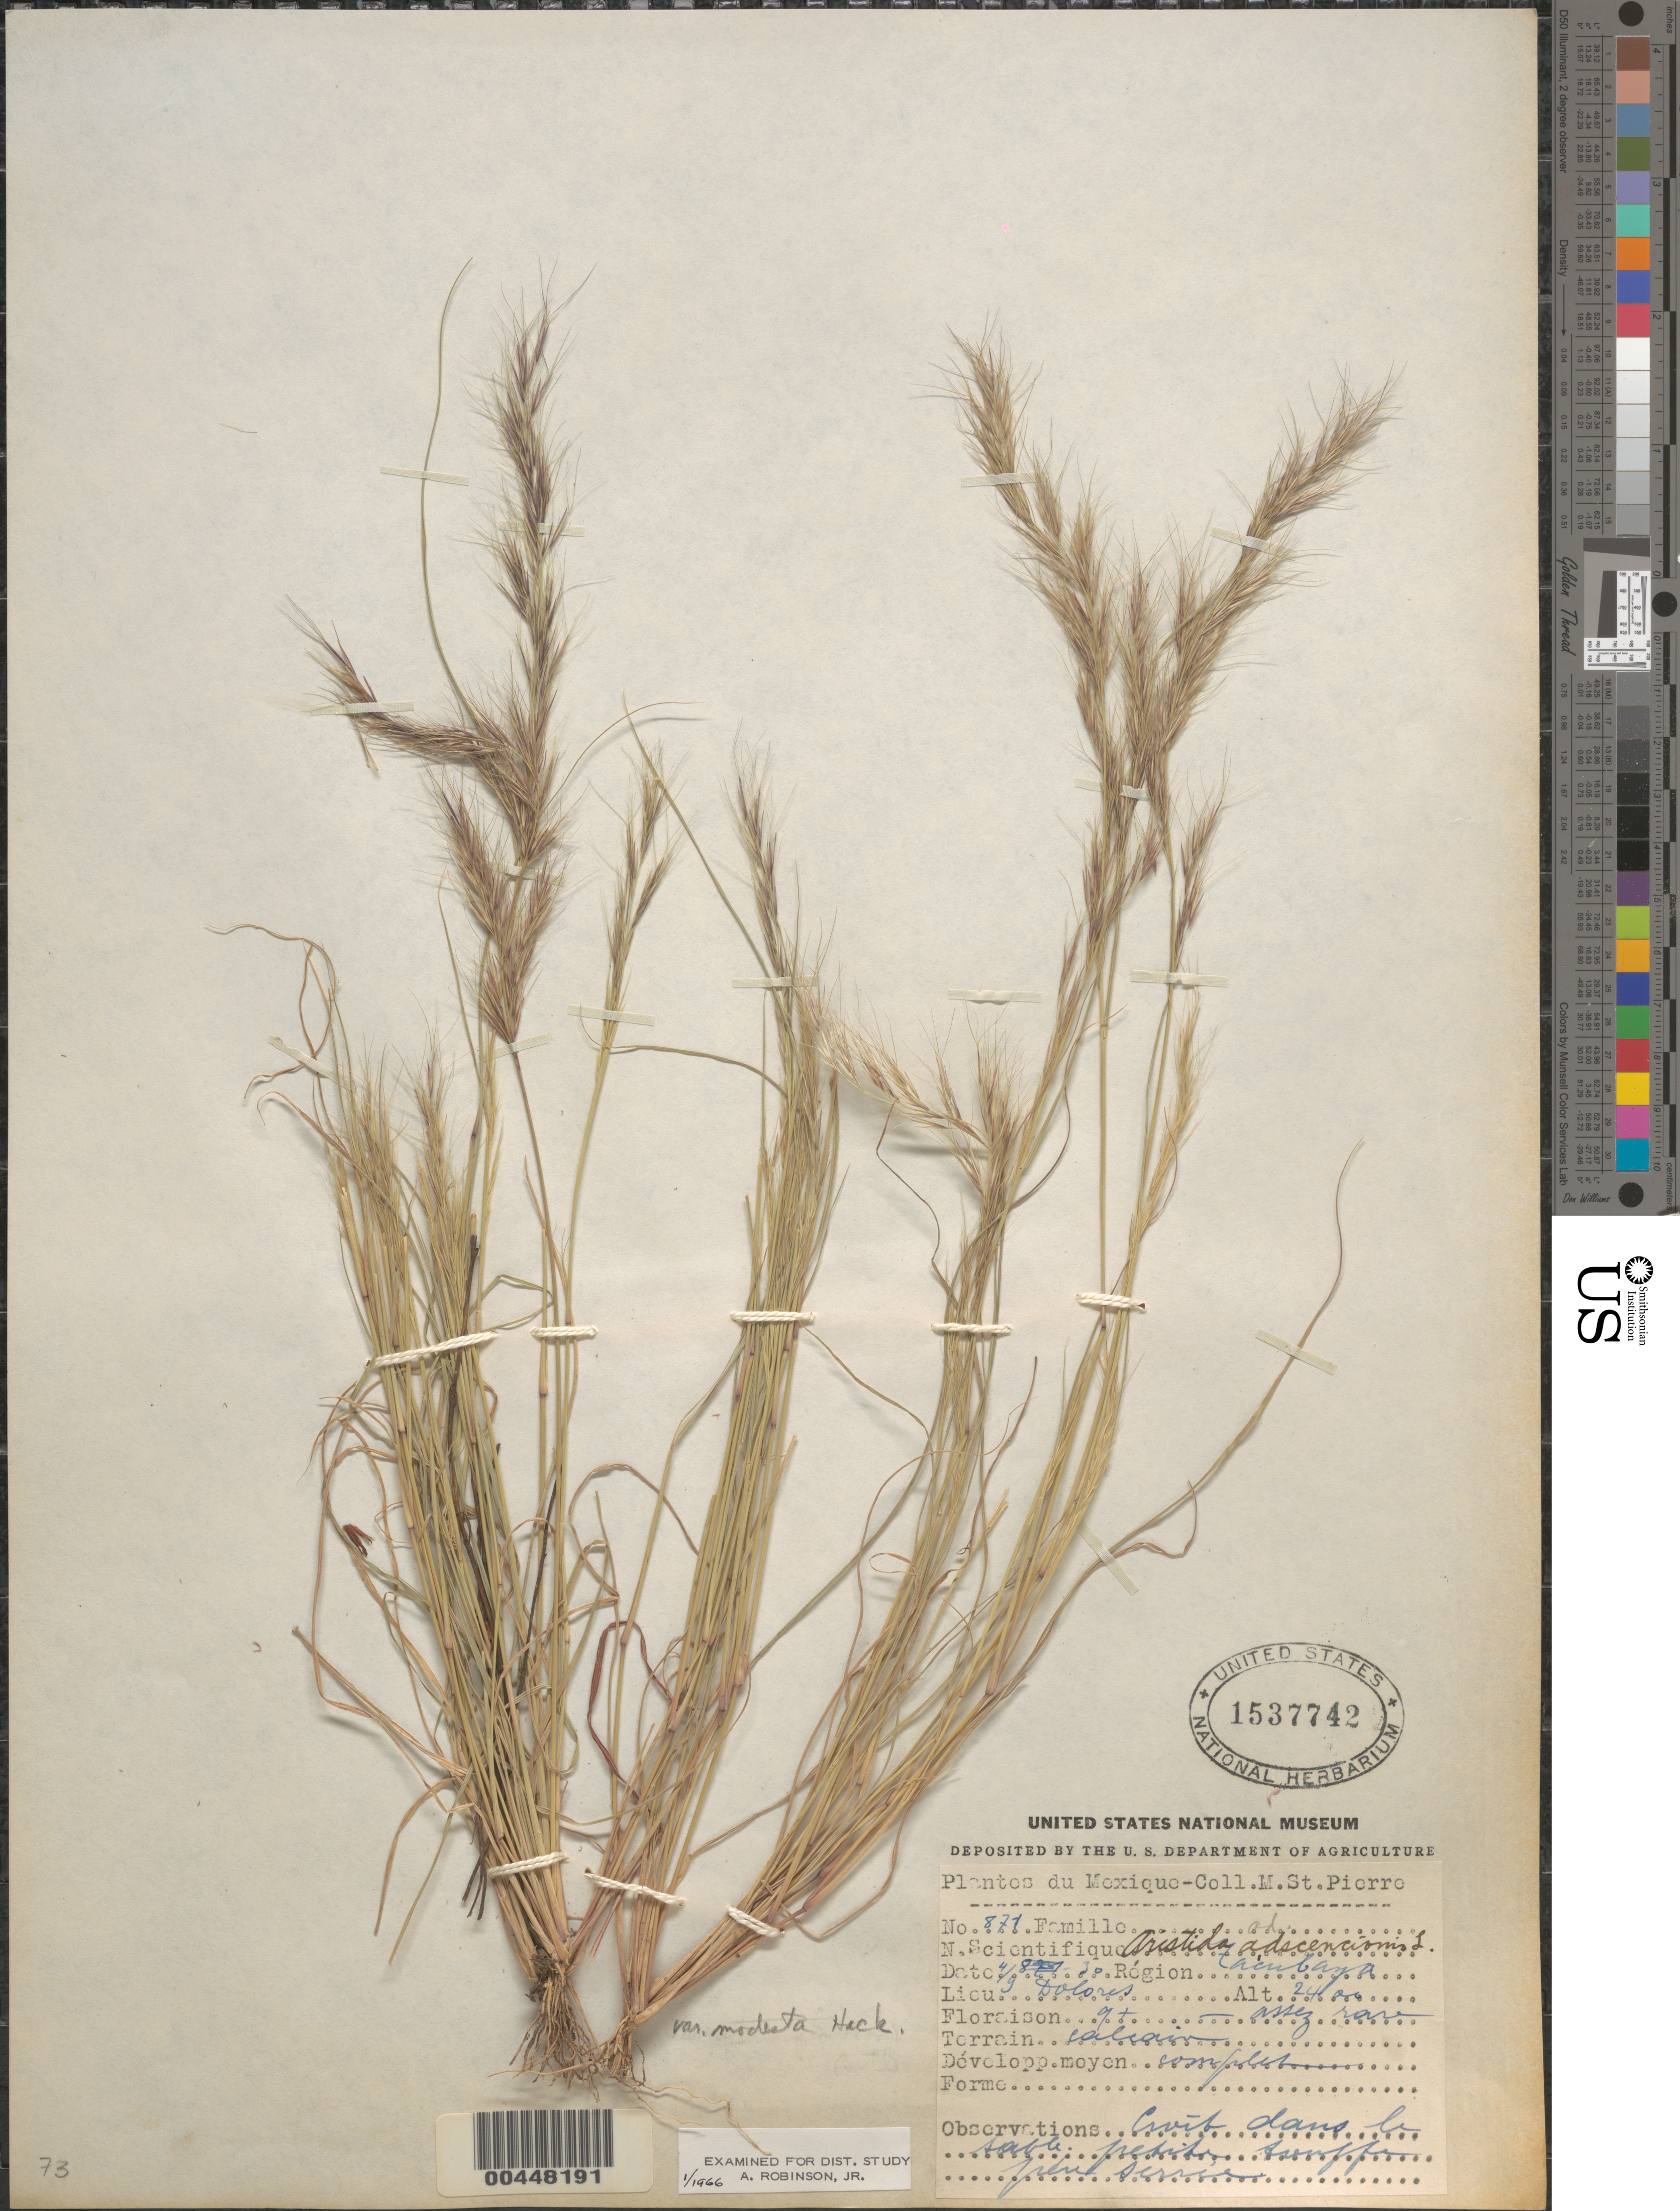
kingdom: Plantae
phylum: Tracheophyta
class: Liliopsida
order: Poales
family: Poaceae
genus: Aristida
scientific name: Aristida adscensionis var. modesta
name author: Hack. in Stuck.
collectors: M. Saint-Pierre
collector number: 877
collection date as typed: Apr 1930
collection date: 1930-04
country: Mexico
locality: Cacubaya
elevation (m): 2400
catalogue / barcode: US 1537742